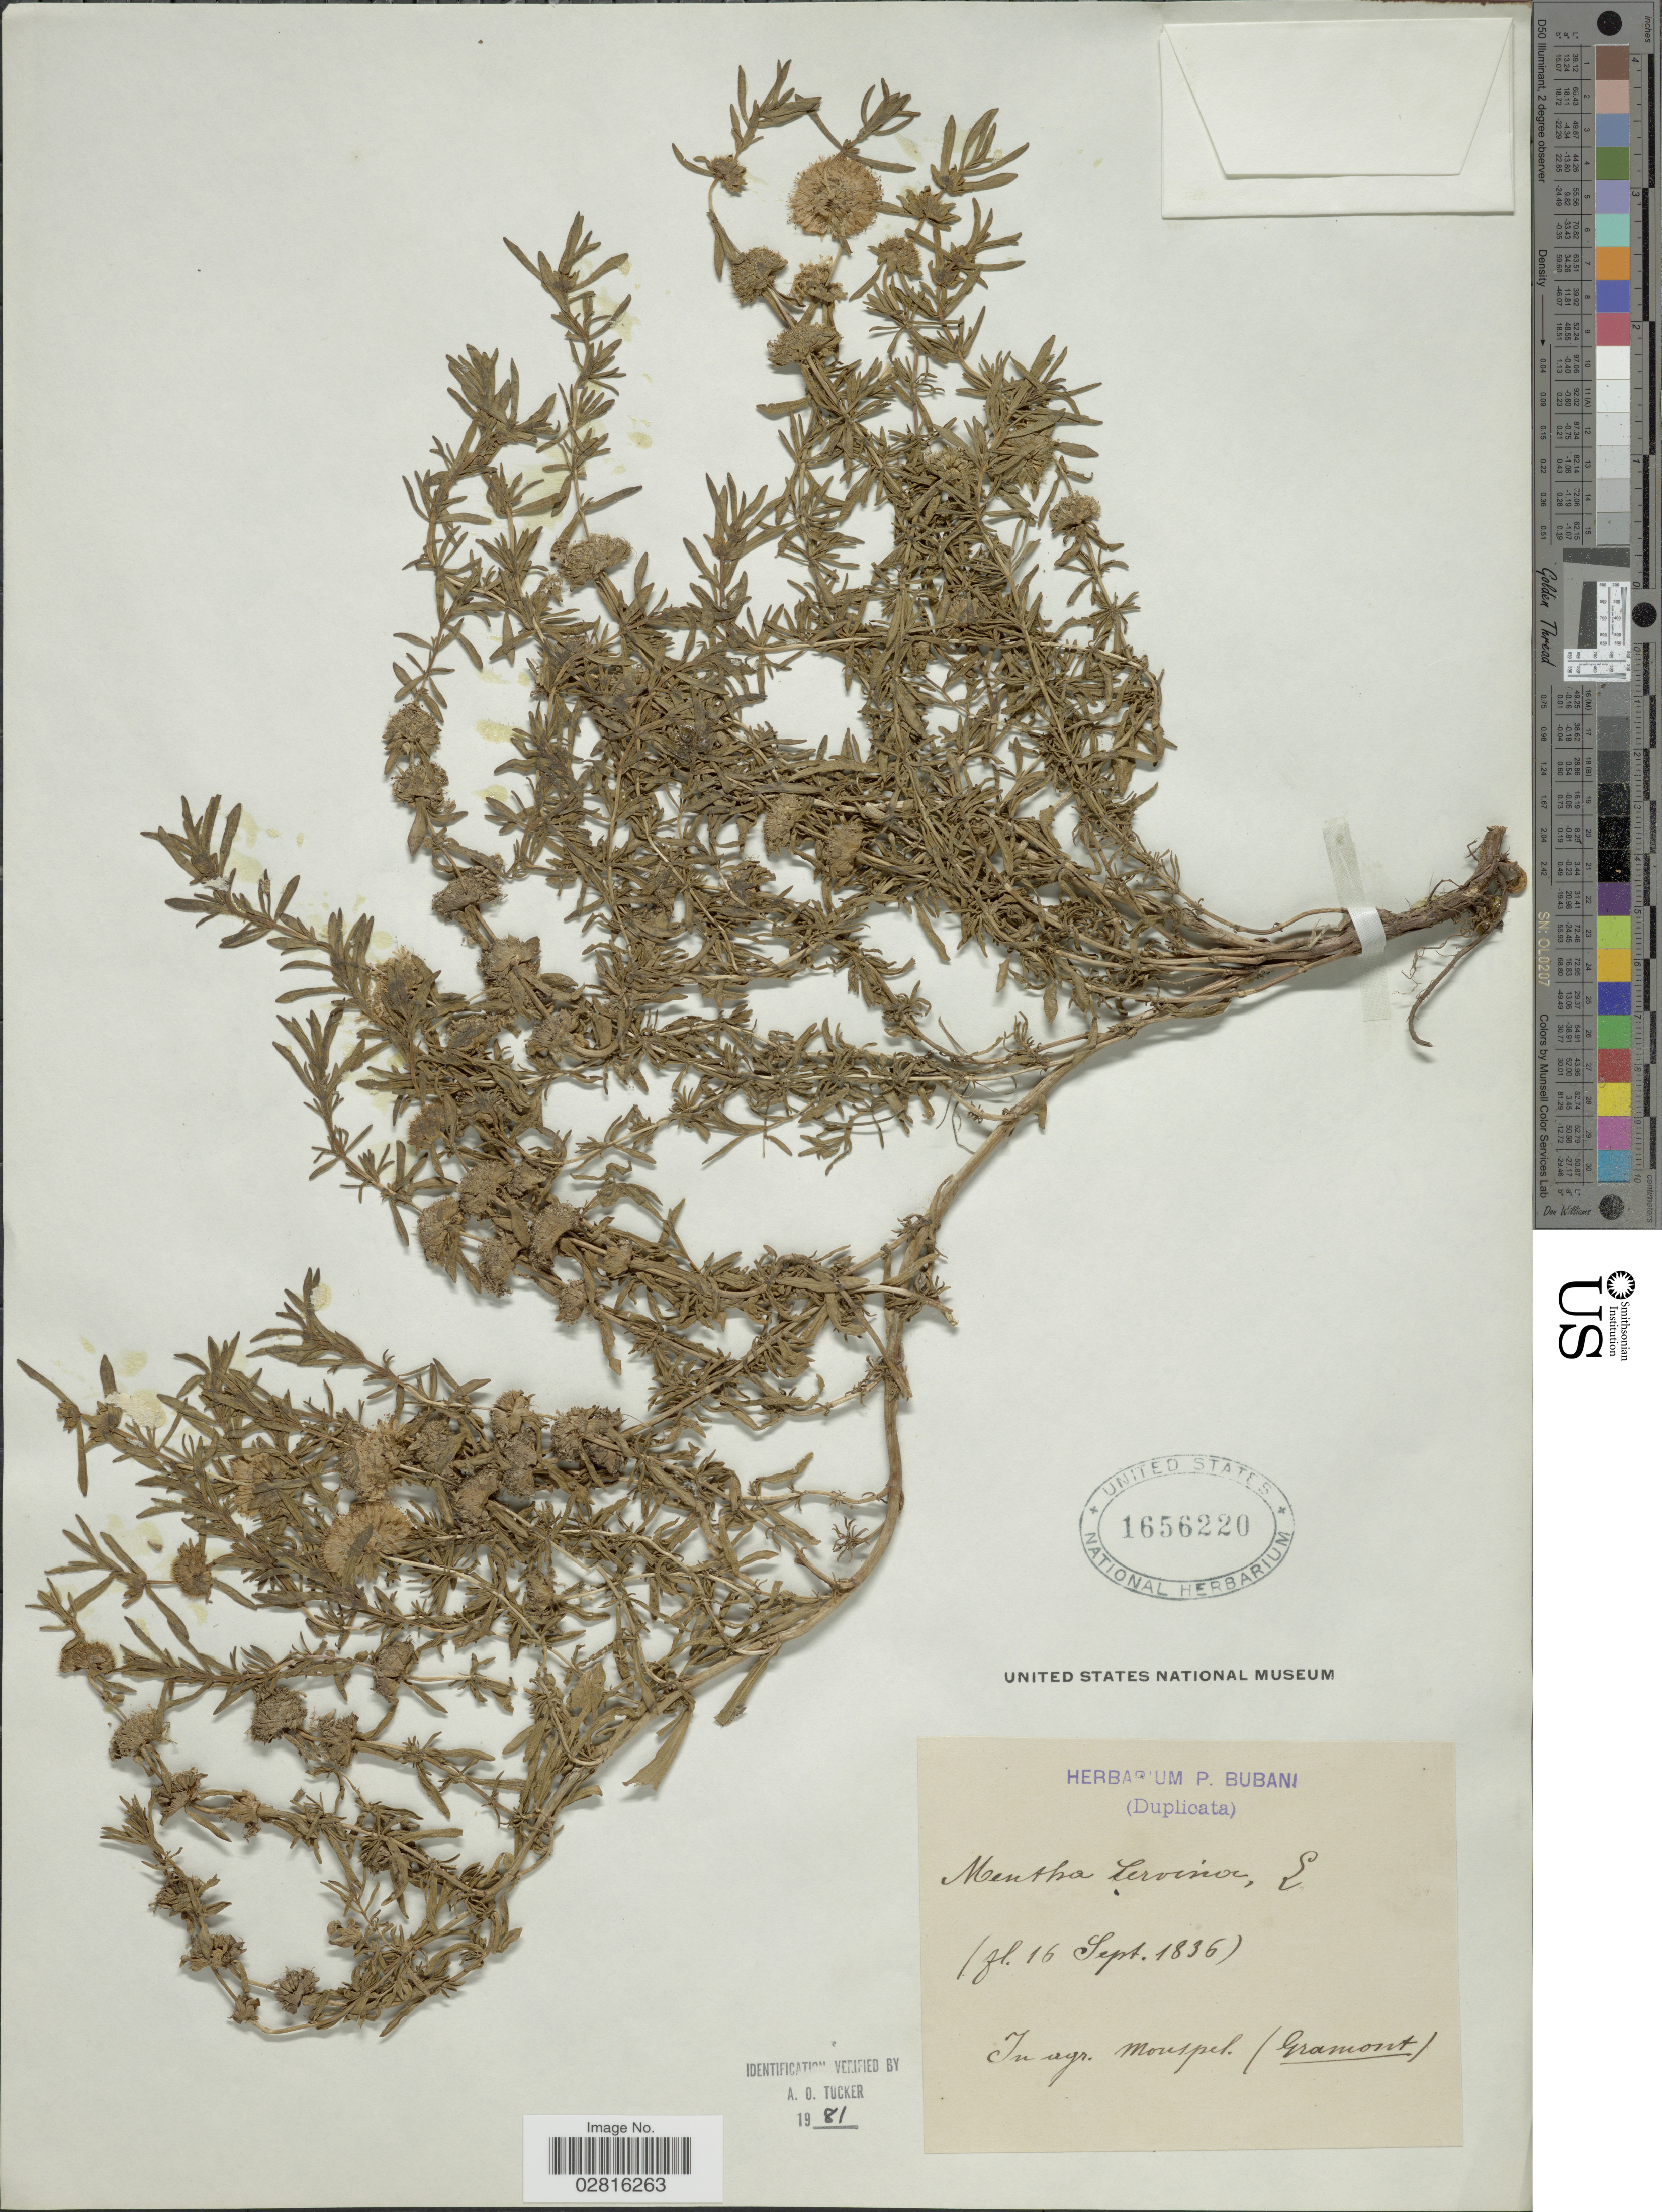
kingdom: Plantae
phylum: Tracheophyta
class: Magnoliopsida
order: Lamiales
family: Lamiaceae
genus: Mentha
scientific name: Mentha cervina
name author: L.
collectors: ex herb. P. Bubani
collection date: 1836-09-16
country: France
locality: In agr. Mouspel. (Gramont).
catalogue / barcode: US 1656220